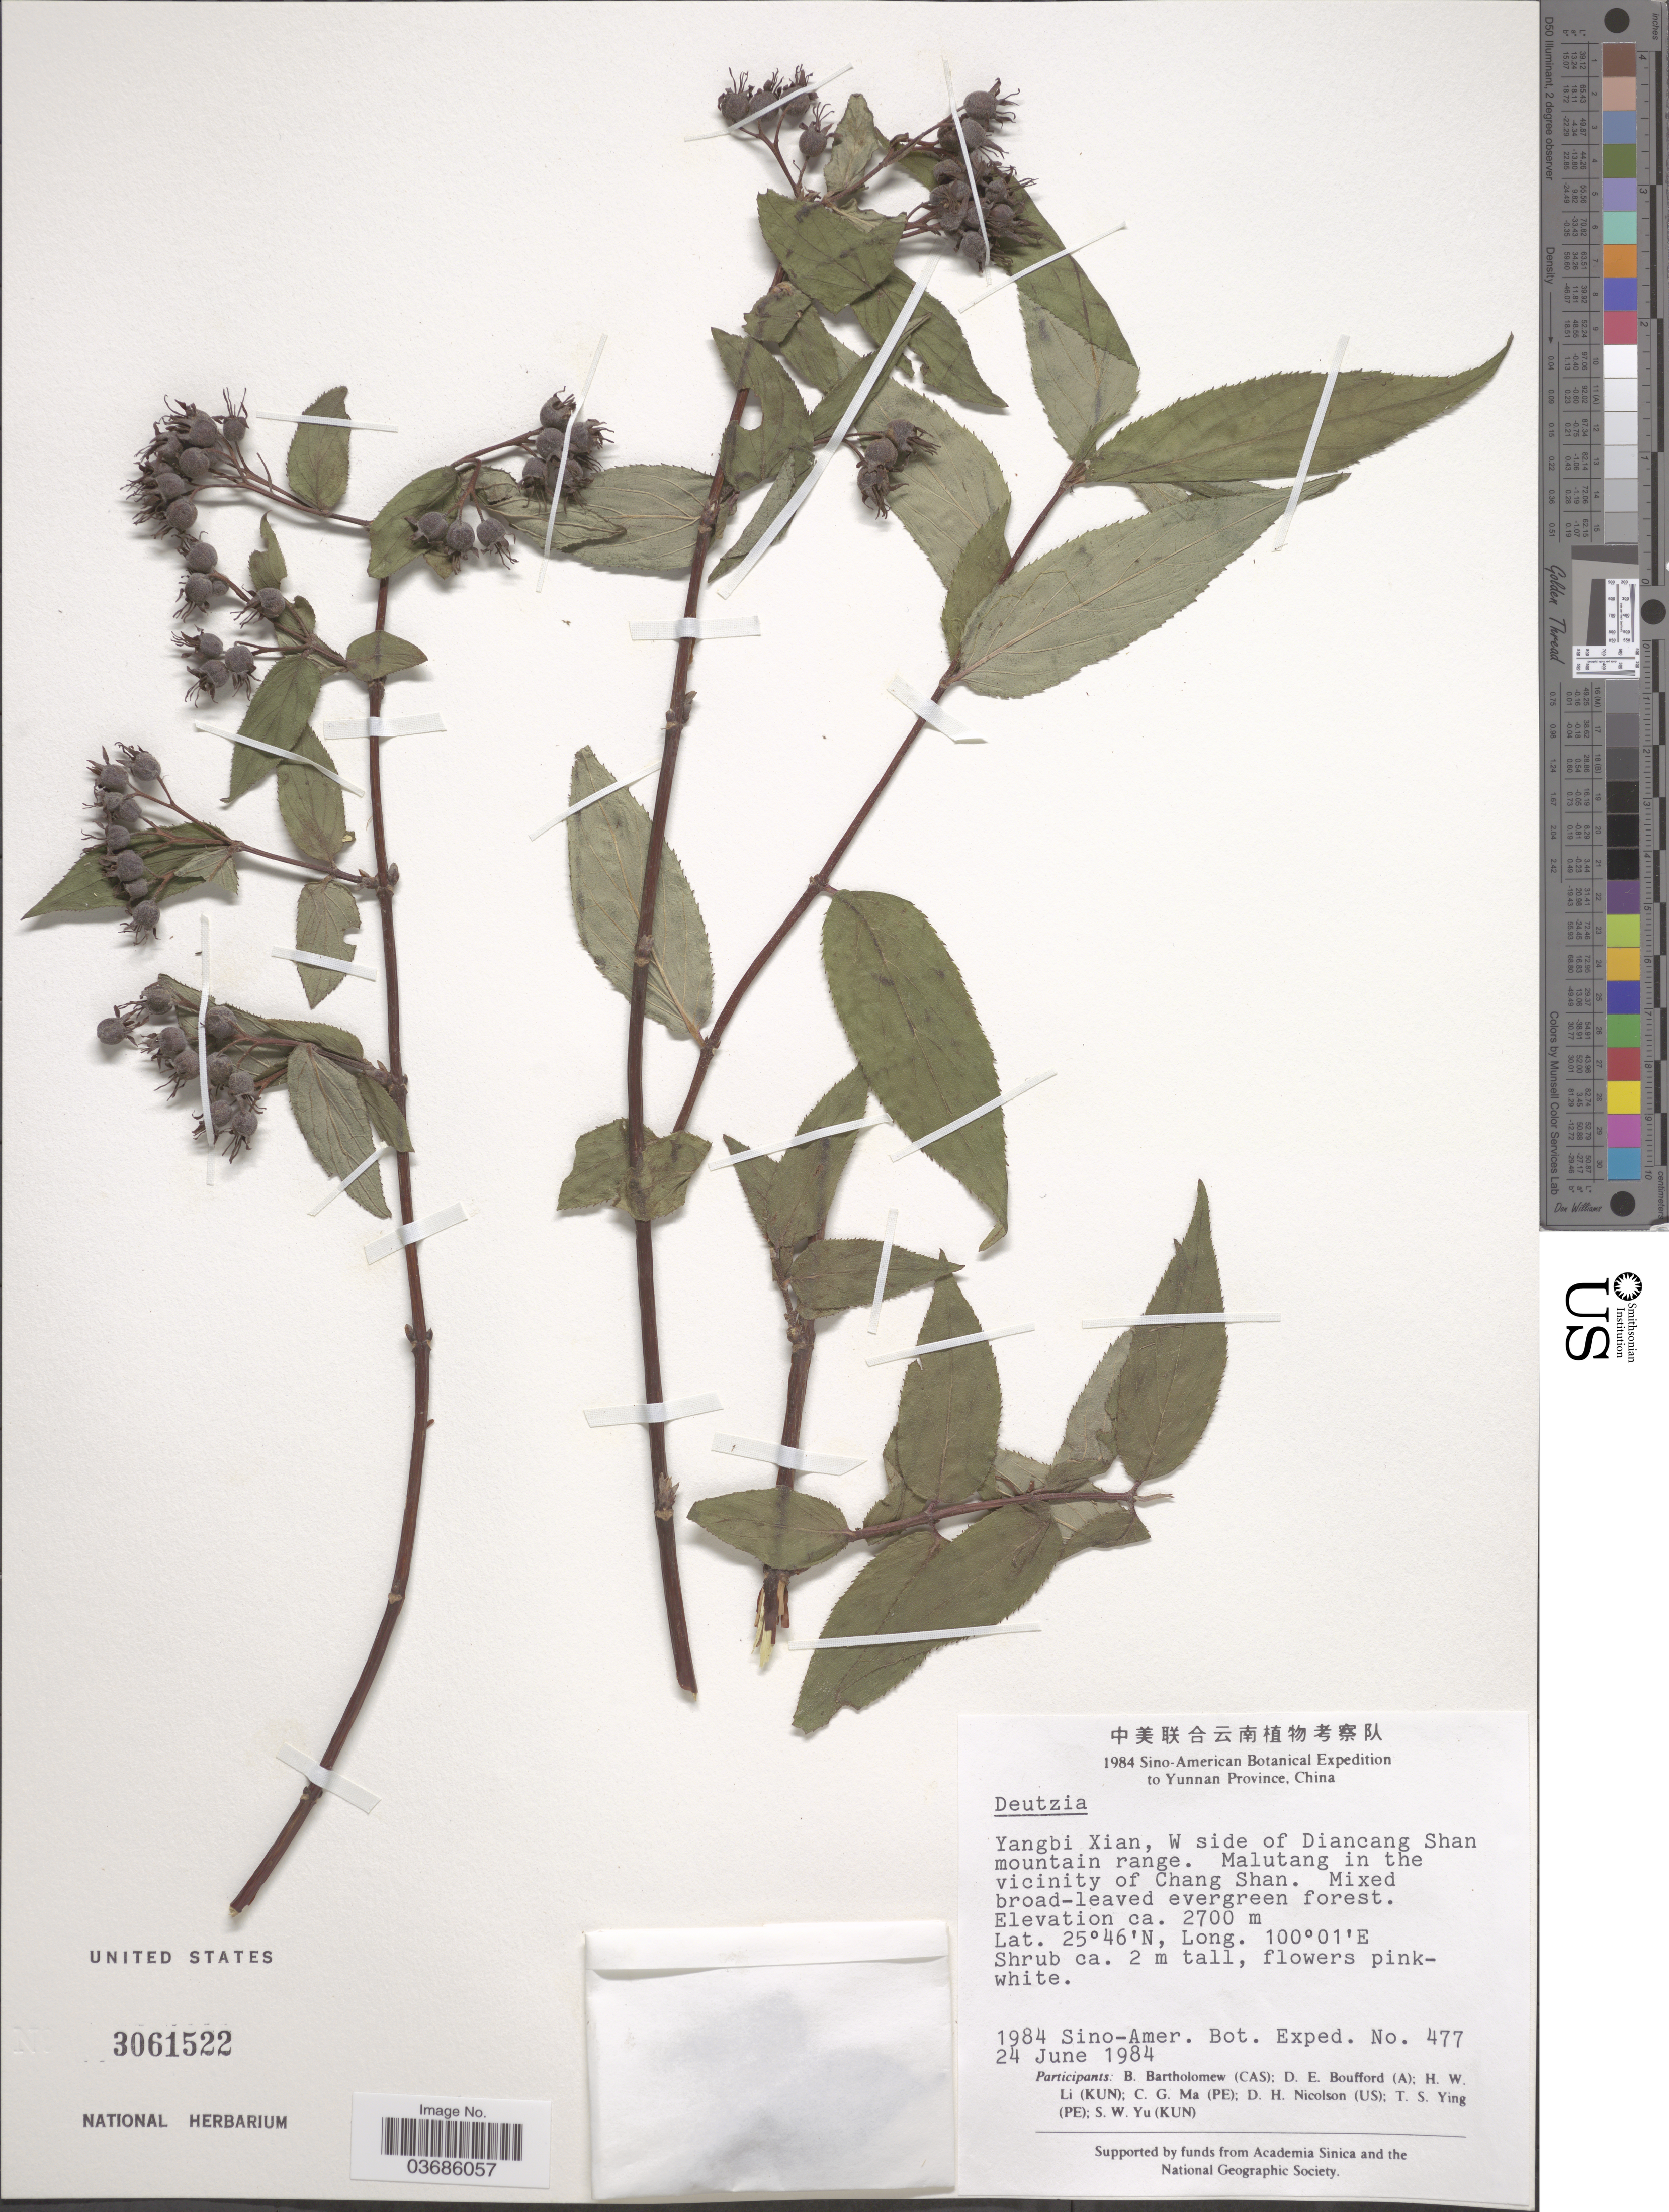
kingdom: Plantae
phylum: Tracheophyta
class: Magnoliopsida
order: Cornales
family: Hydrangeaceae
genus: Deutzia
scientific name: Deutzia sp.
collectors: B. Bartholomew, D. E. Boufford, H. W. Li, C. Ma & et al.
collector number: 477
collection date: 1984-06-24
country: China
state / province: Yunnan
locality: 1984 Sino-American Botanical Expedition to Yunnan Province, China. Yangbi Xian, W side of Diancang Shan mountain range. Malutang in the vicinity of Chang Shan.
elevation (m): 2700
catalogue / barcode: US 3061522